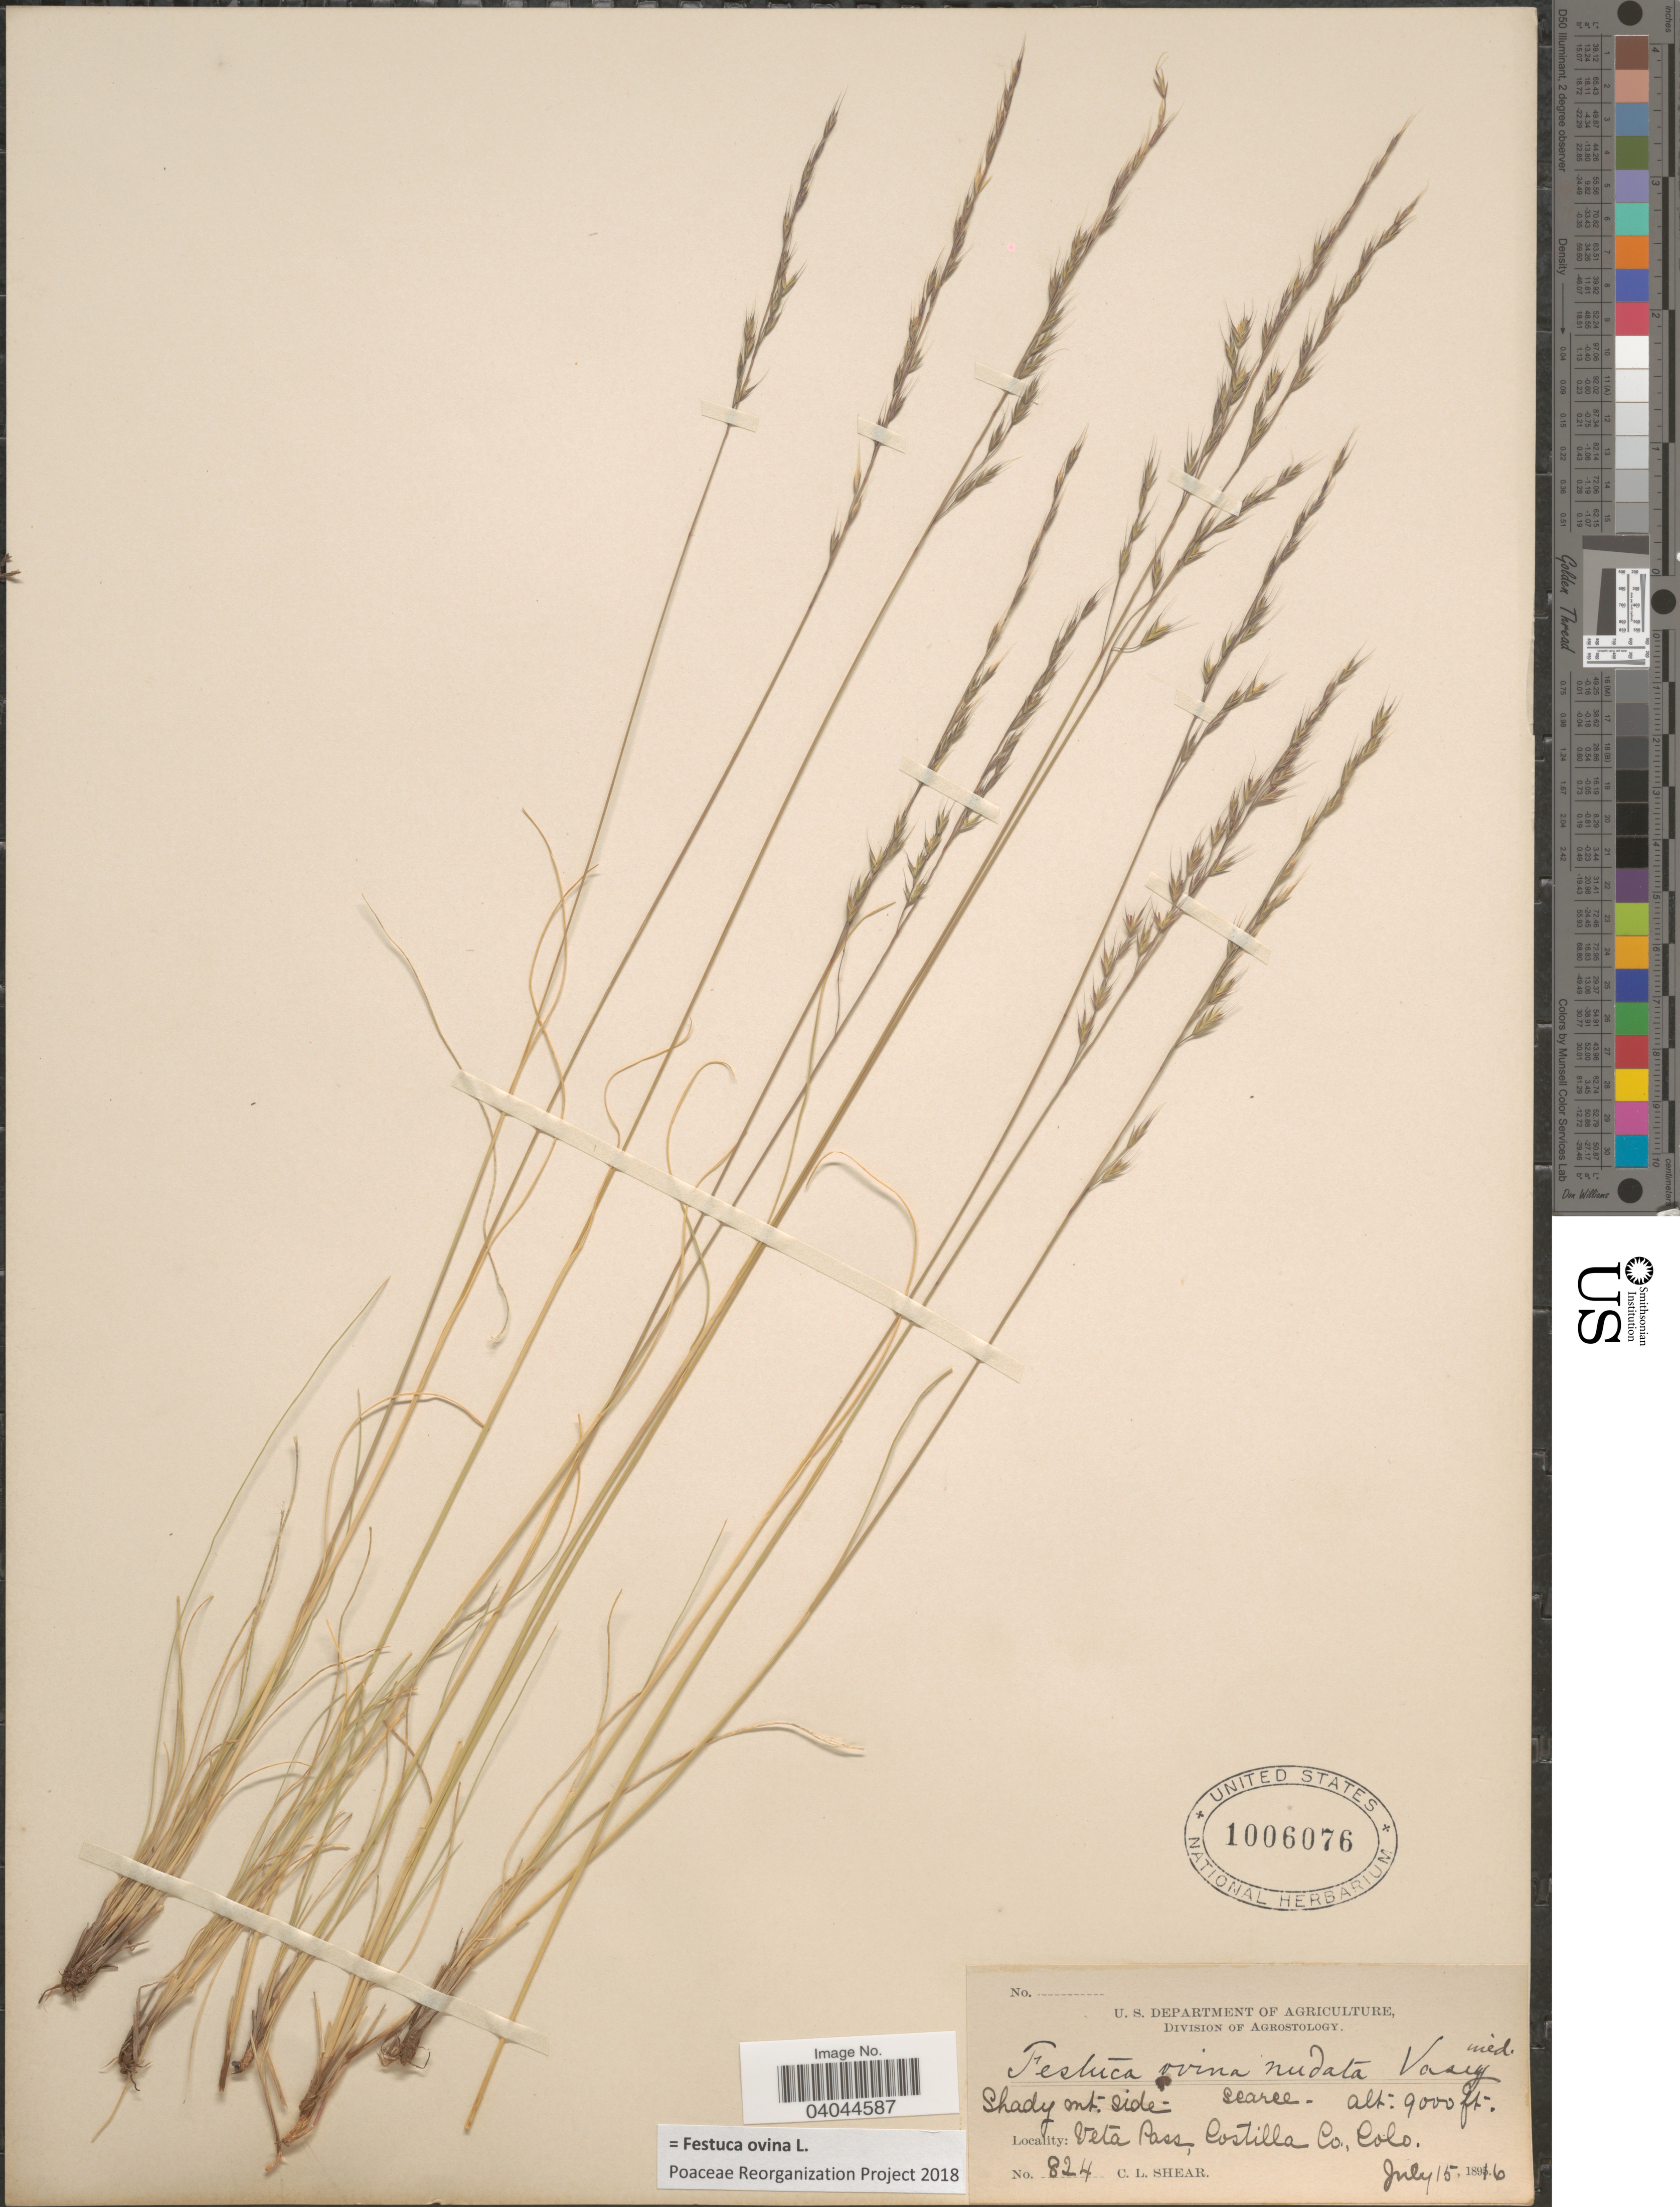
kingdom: Plantae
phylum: Tracheophyta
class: Liliopsida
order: Poales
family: Poaceae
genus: Festuca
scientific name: Festuca ovina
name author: L.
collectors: C. L. Shear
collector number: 824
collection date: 1896-07-15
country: United States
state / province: Colorado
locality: Veta Pass, Costilla Co.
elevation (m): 2743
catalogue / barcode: US 1006076